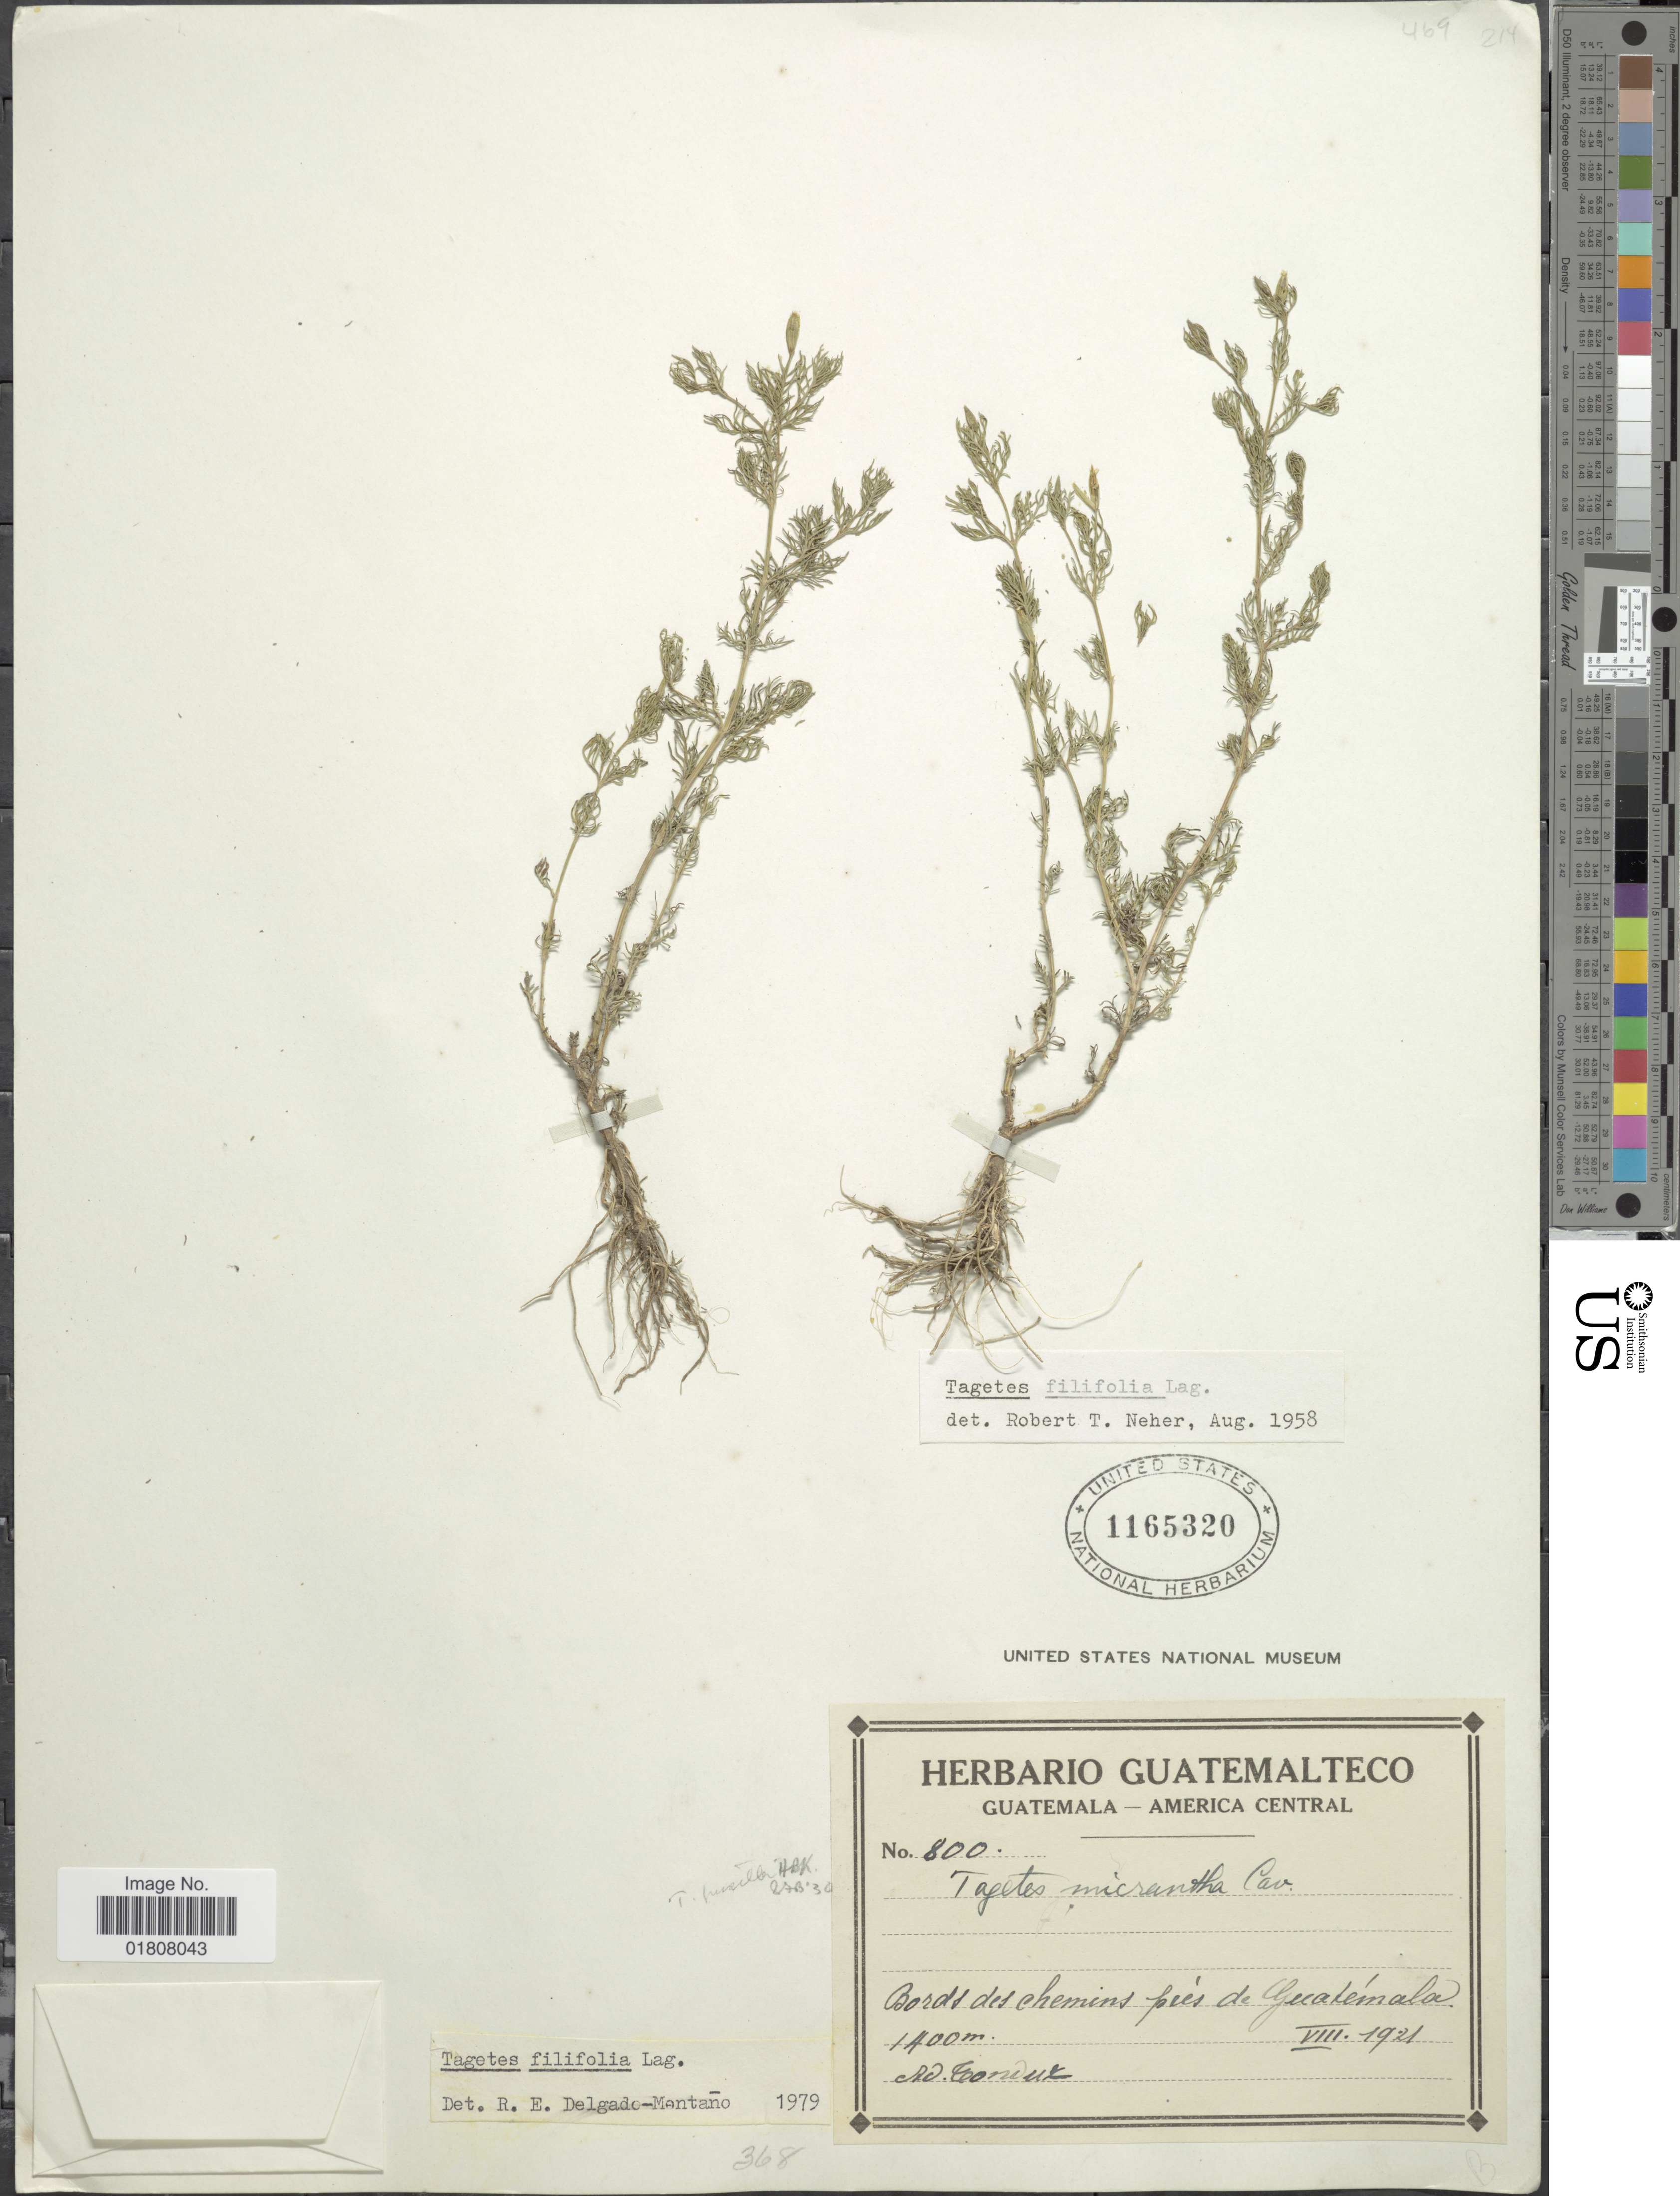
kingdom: Plantae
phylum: Tracheophyta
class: Magnoliopsida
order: Asterales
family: Asteraceae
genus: Tagetes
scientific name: Tagetes filifolia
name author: Lag.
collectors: A. Tonduz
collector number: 800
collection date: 1921-08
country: Guatemala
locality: Pres de Guatemala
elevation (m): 1400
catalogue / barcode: US 1165320